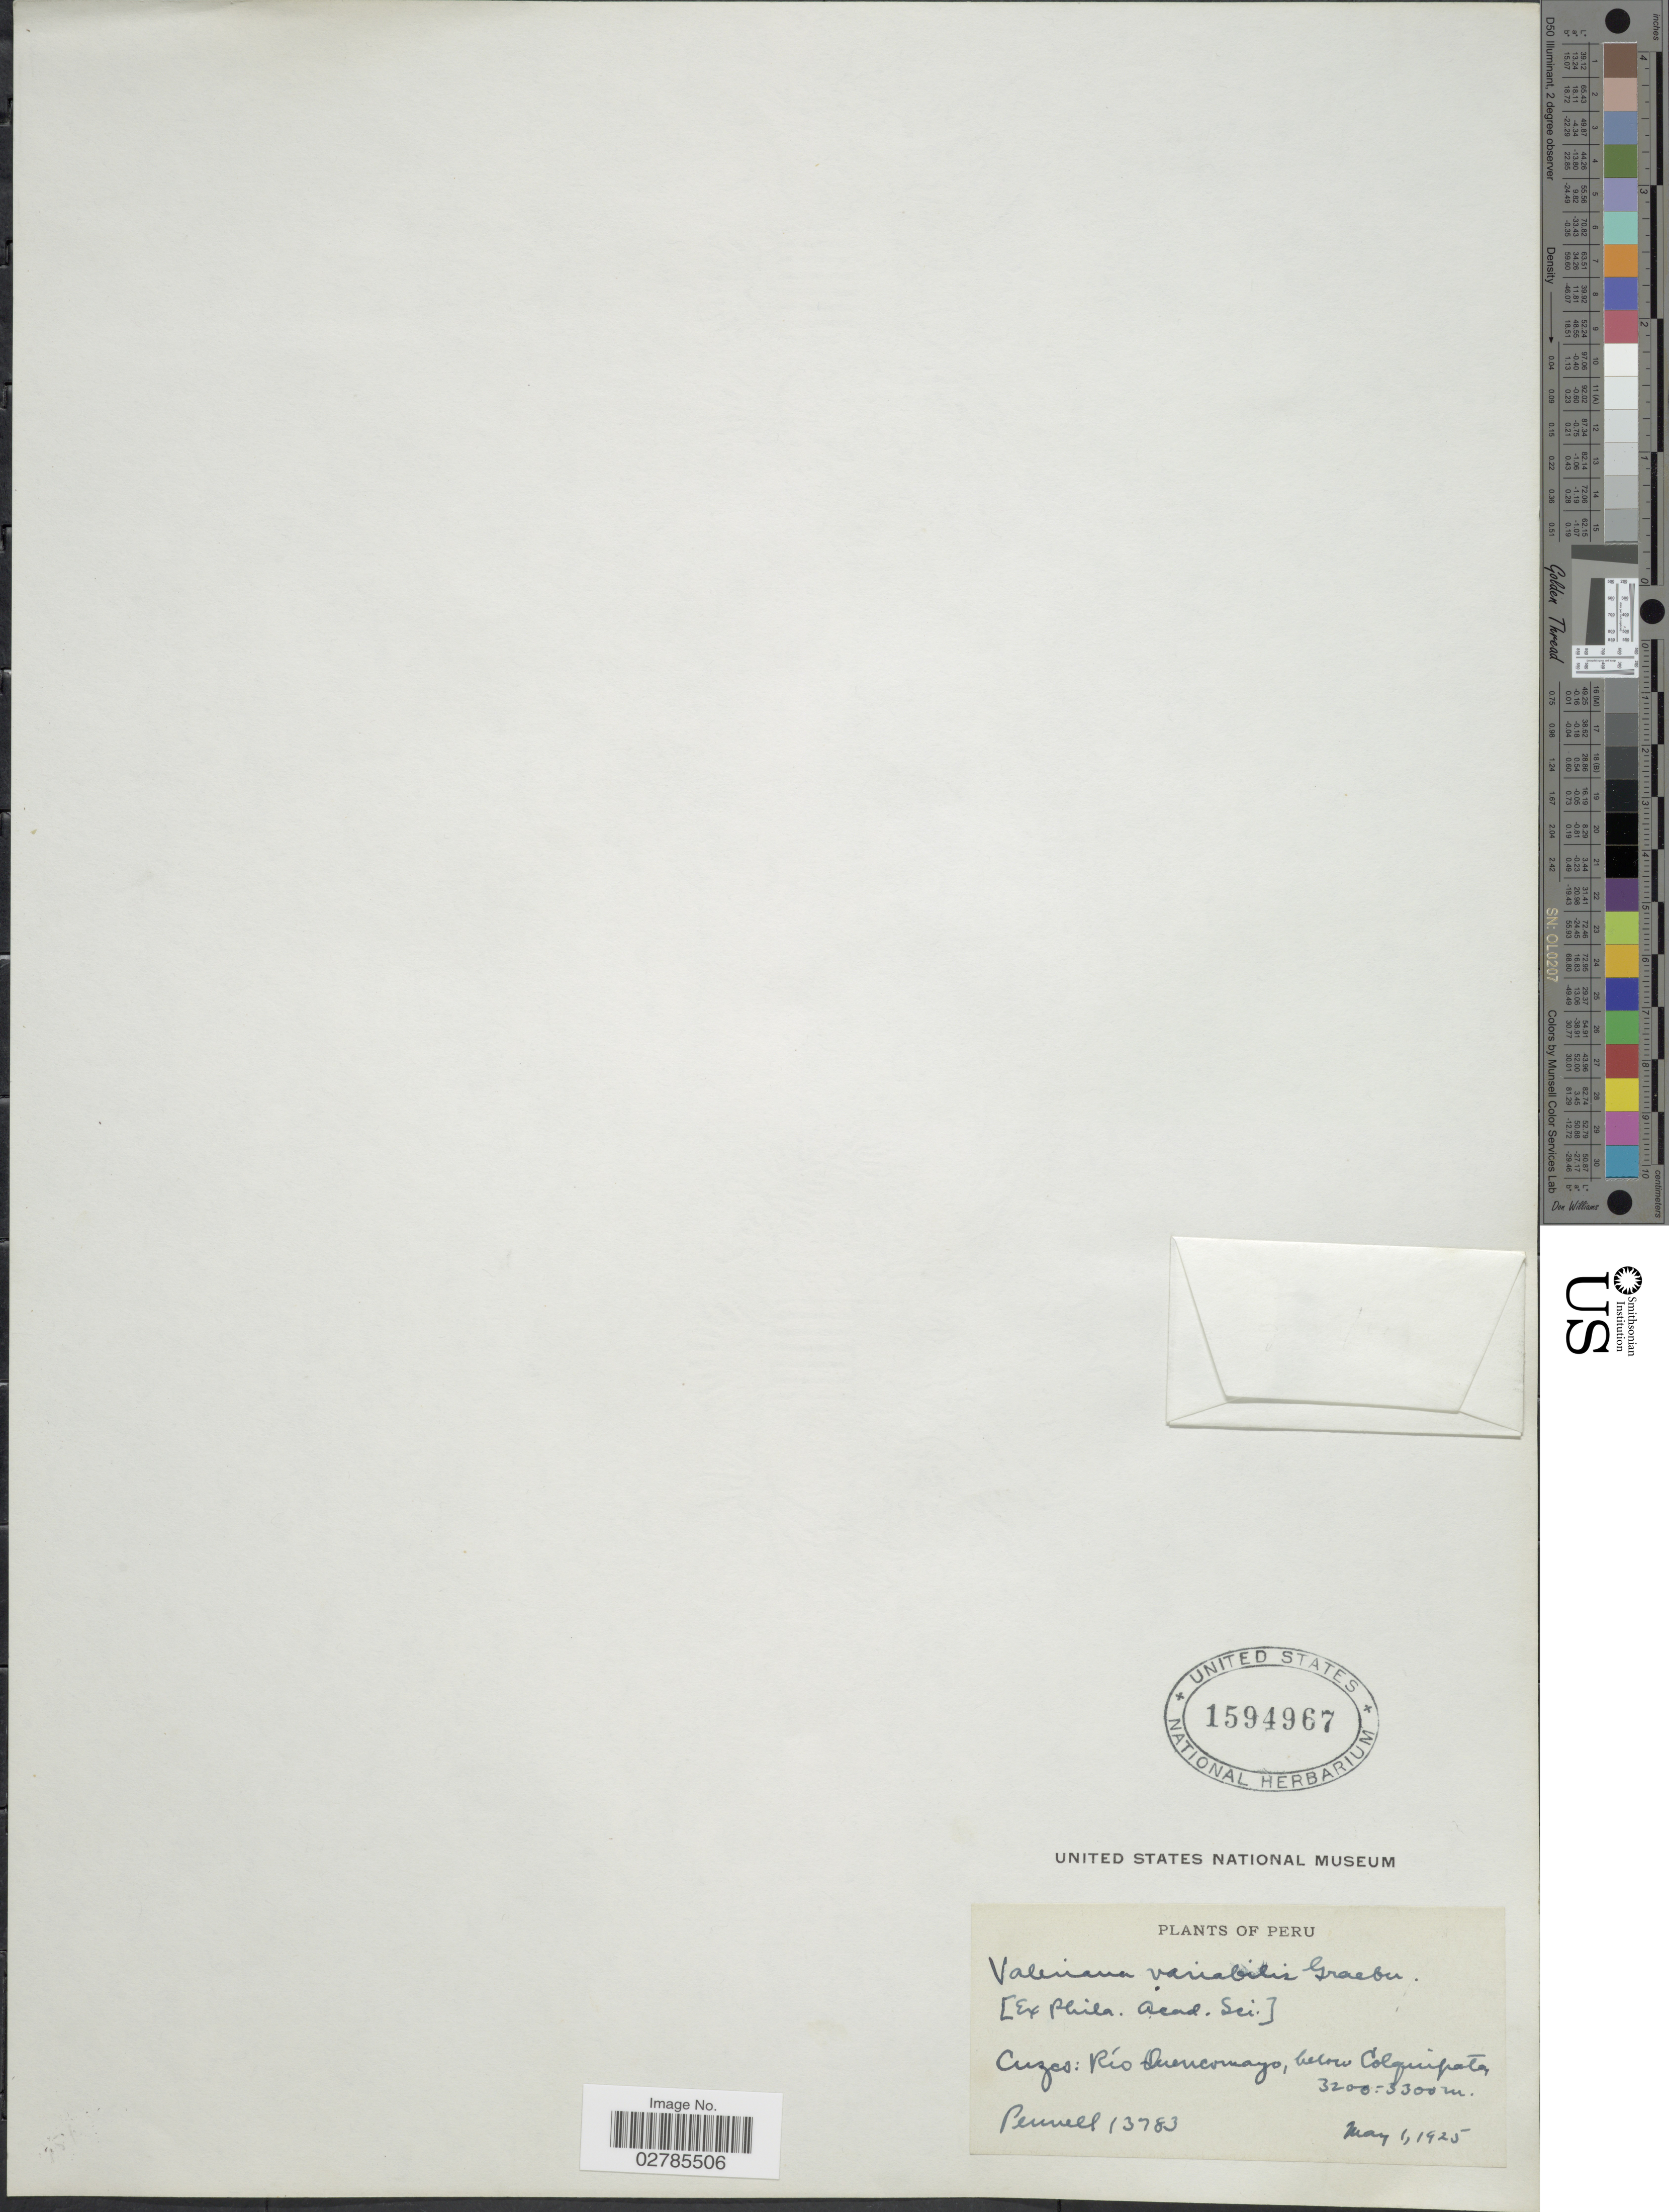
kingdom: Plantae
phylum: Tracheophyta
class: Magnoliopsida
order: Dipsacales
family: Caprifoliaceae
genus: Valeriana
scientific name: Valeriana variabilis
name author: Graebn.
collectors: -. Pennell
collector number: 13783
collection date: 1925-05-01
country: Peru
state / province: Cusco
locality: Cuzco: Río Quencomayo, below Colquipata.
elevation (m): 3200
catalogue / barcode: US 1594967